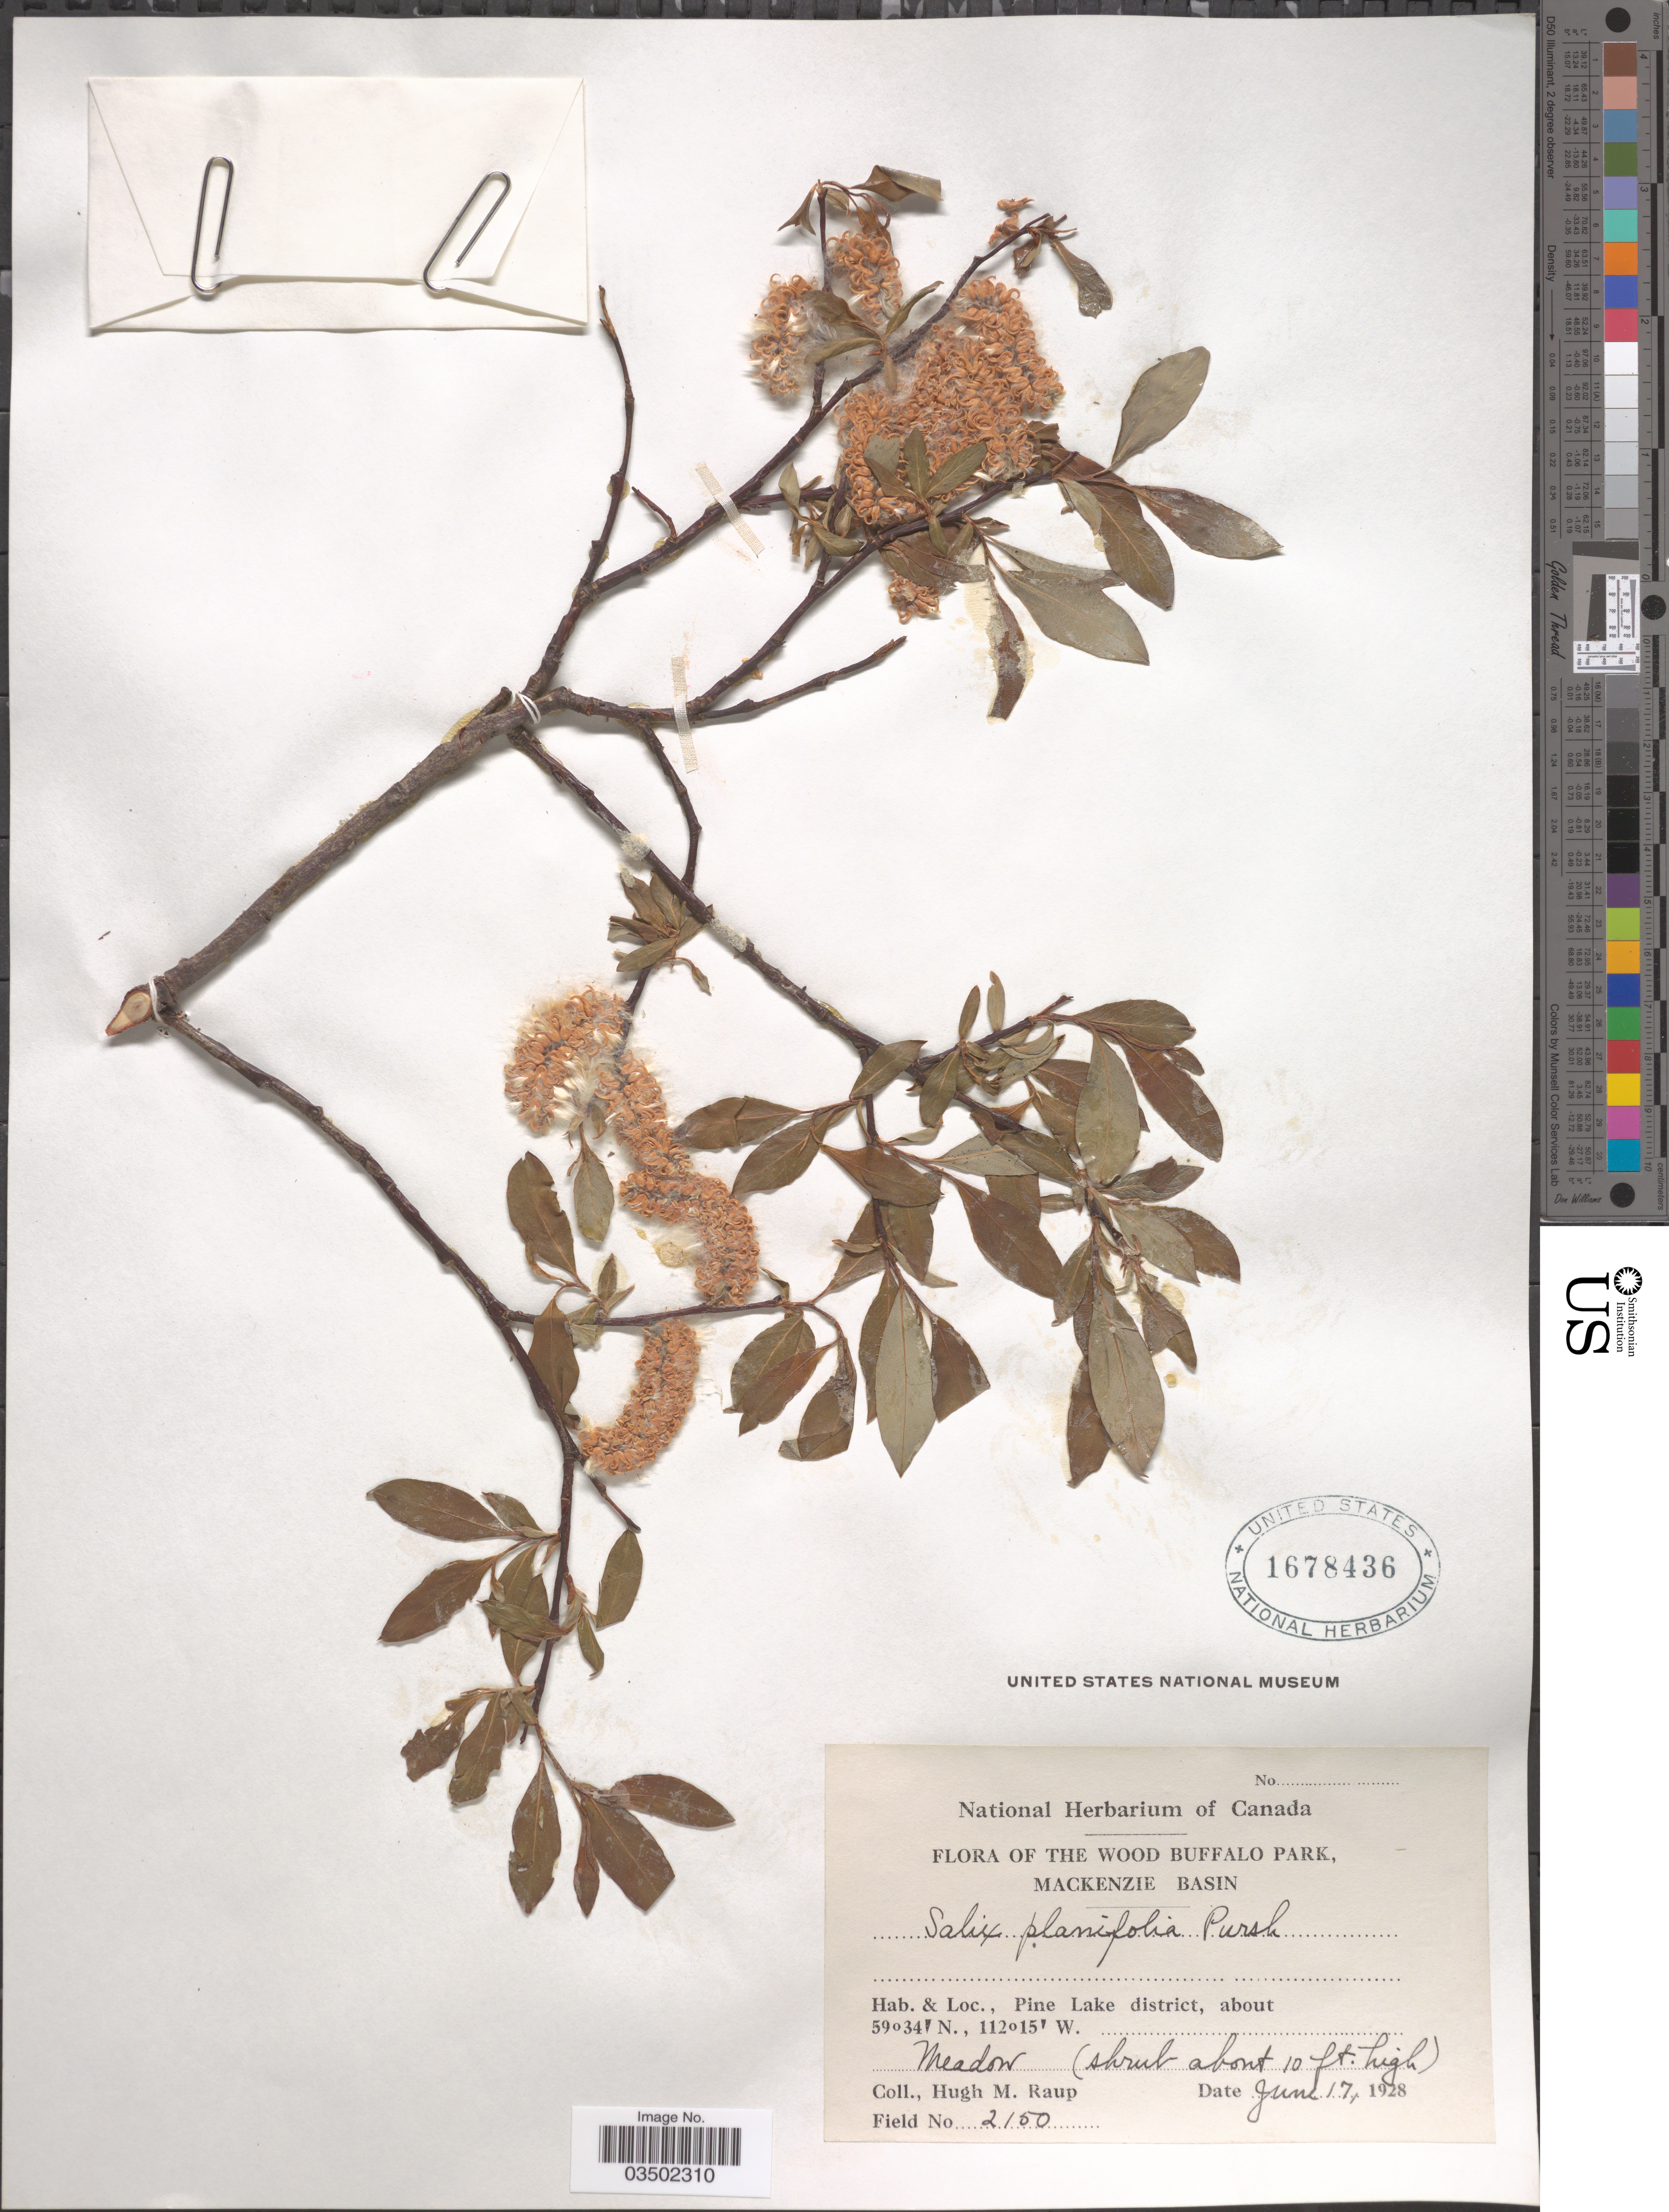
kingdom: Plantae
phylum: Tracheophyta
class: Magnoliopsida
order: Malpighiales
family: Salicaceae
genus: Salix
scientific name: Salix planifolia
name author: Pursh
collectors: H. Raup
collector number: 2150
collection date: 1928-06-17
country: Canada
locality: The Wood Buffalo Park, Mackenzie Basin. Pine Lake district.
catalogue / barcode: US 1678436